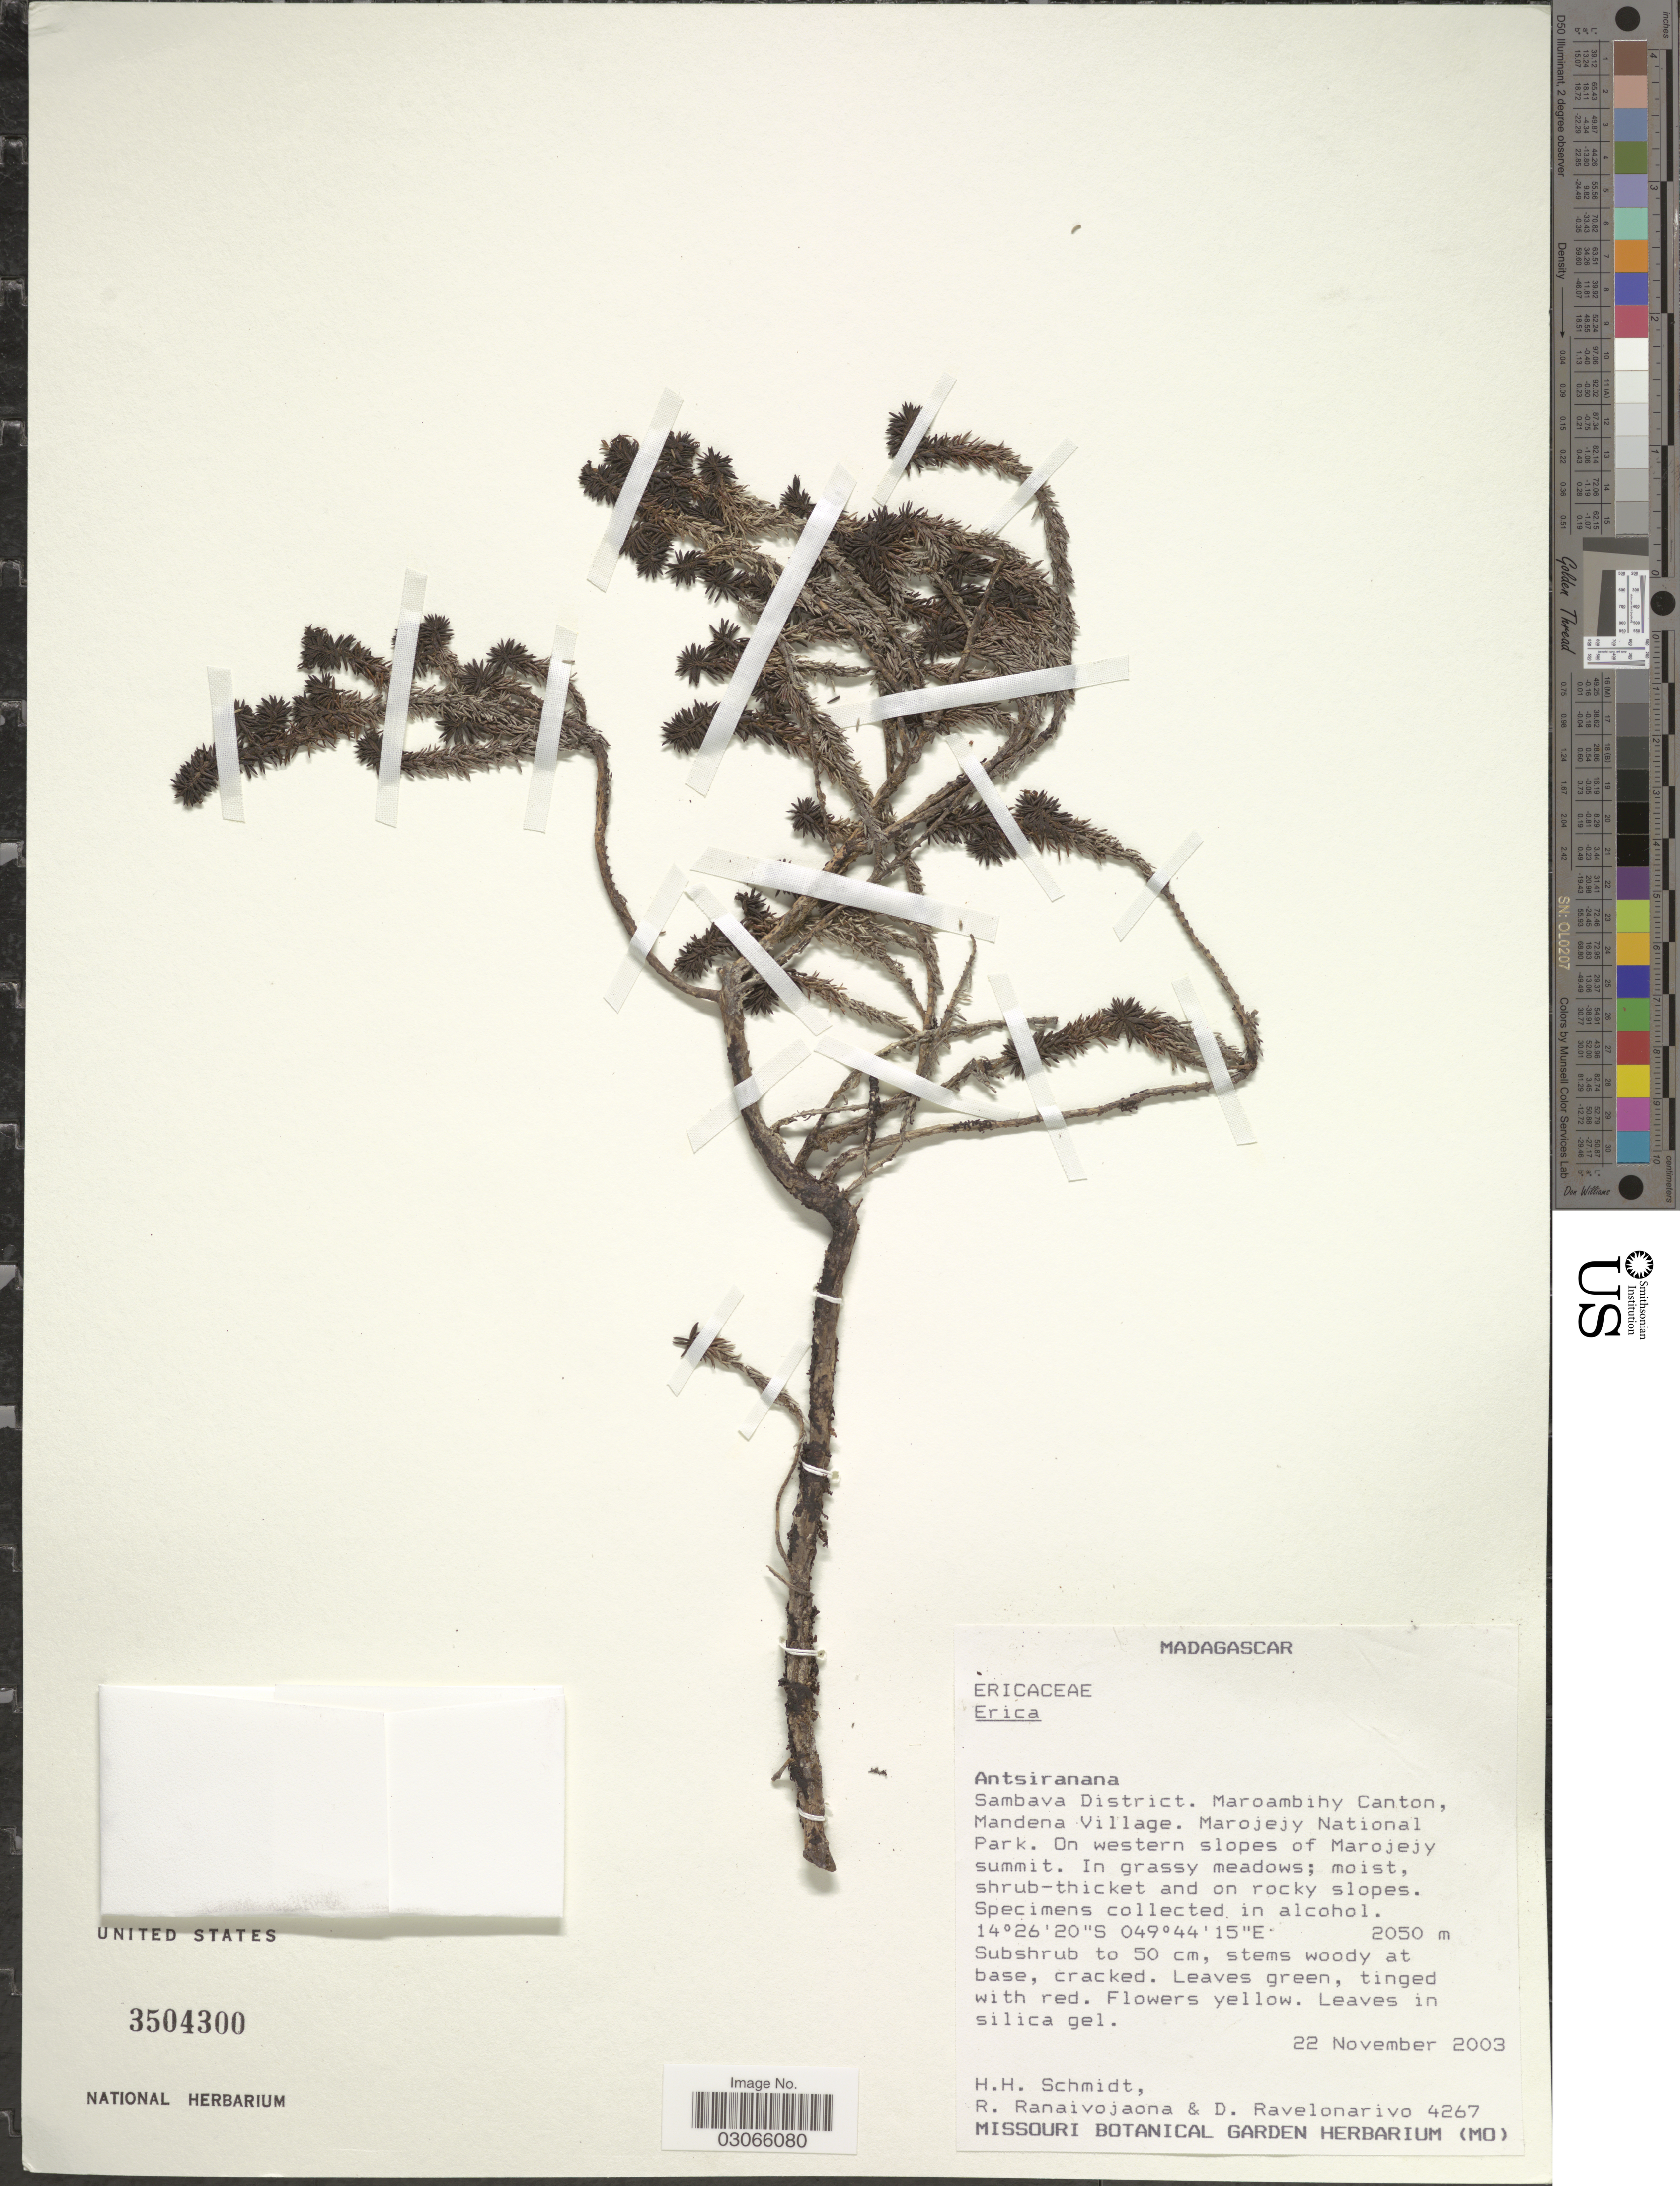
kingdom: Plantae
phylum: Tracheophyta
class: Magnoliopsida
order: Ericales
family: Ericaceae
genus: Erica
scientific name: Erica sp.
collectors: H. H. Schmidt, R. Ranaivojaona & D. Ravelonarivo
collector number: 4267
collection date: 2003-11-22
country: Madagascar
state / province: Sava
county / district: Sambava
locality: Sambava District. Maroambihy Canton, Mandena Village. Marojejy National Park. On western slopes of Marojejy summit.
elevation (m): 2050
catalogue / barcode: US 3504300